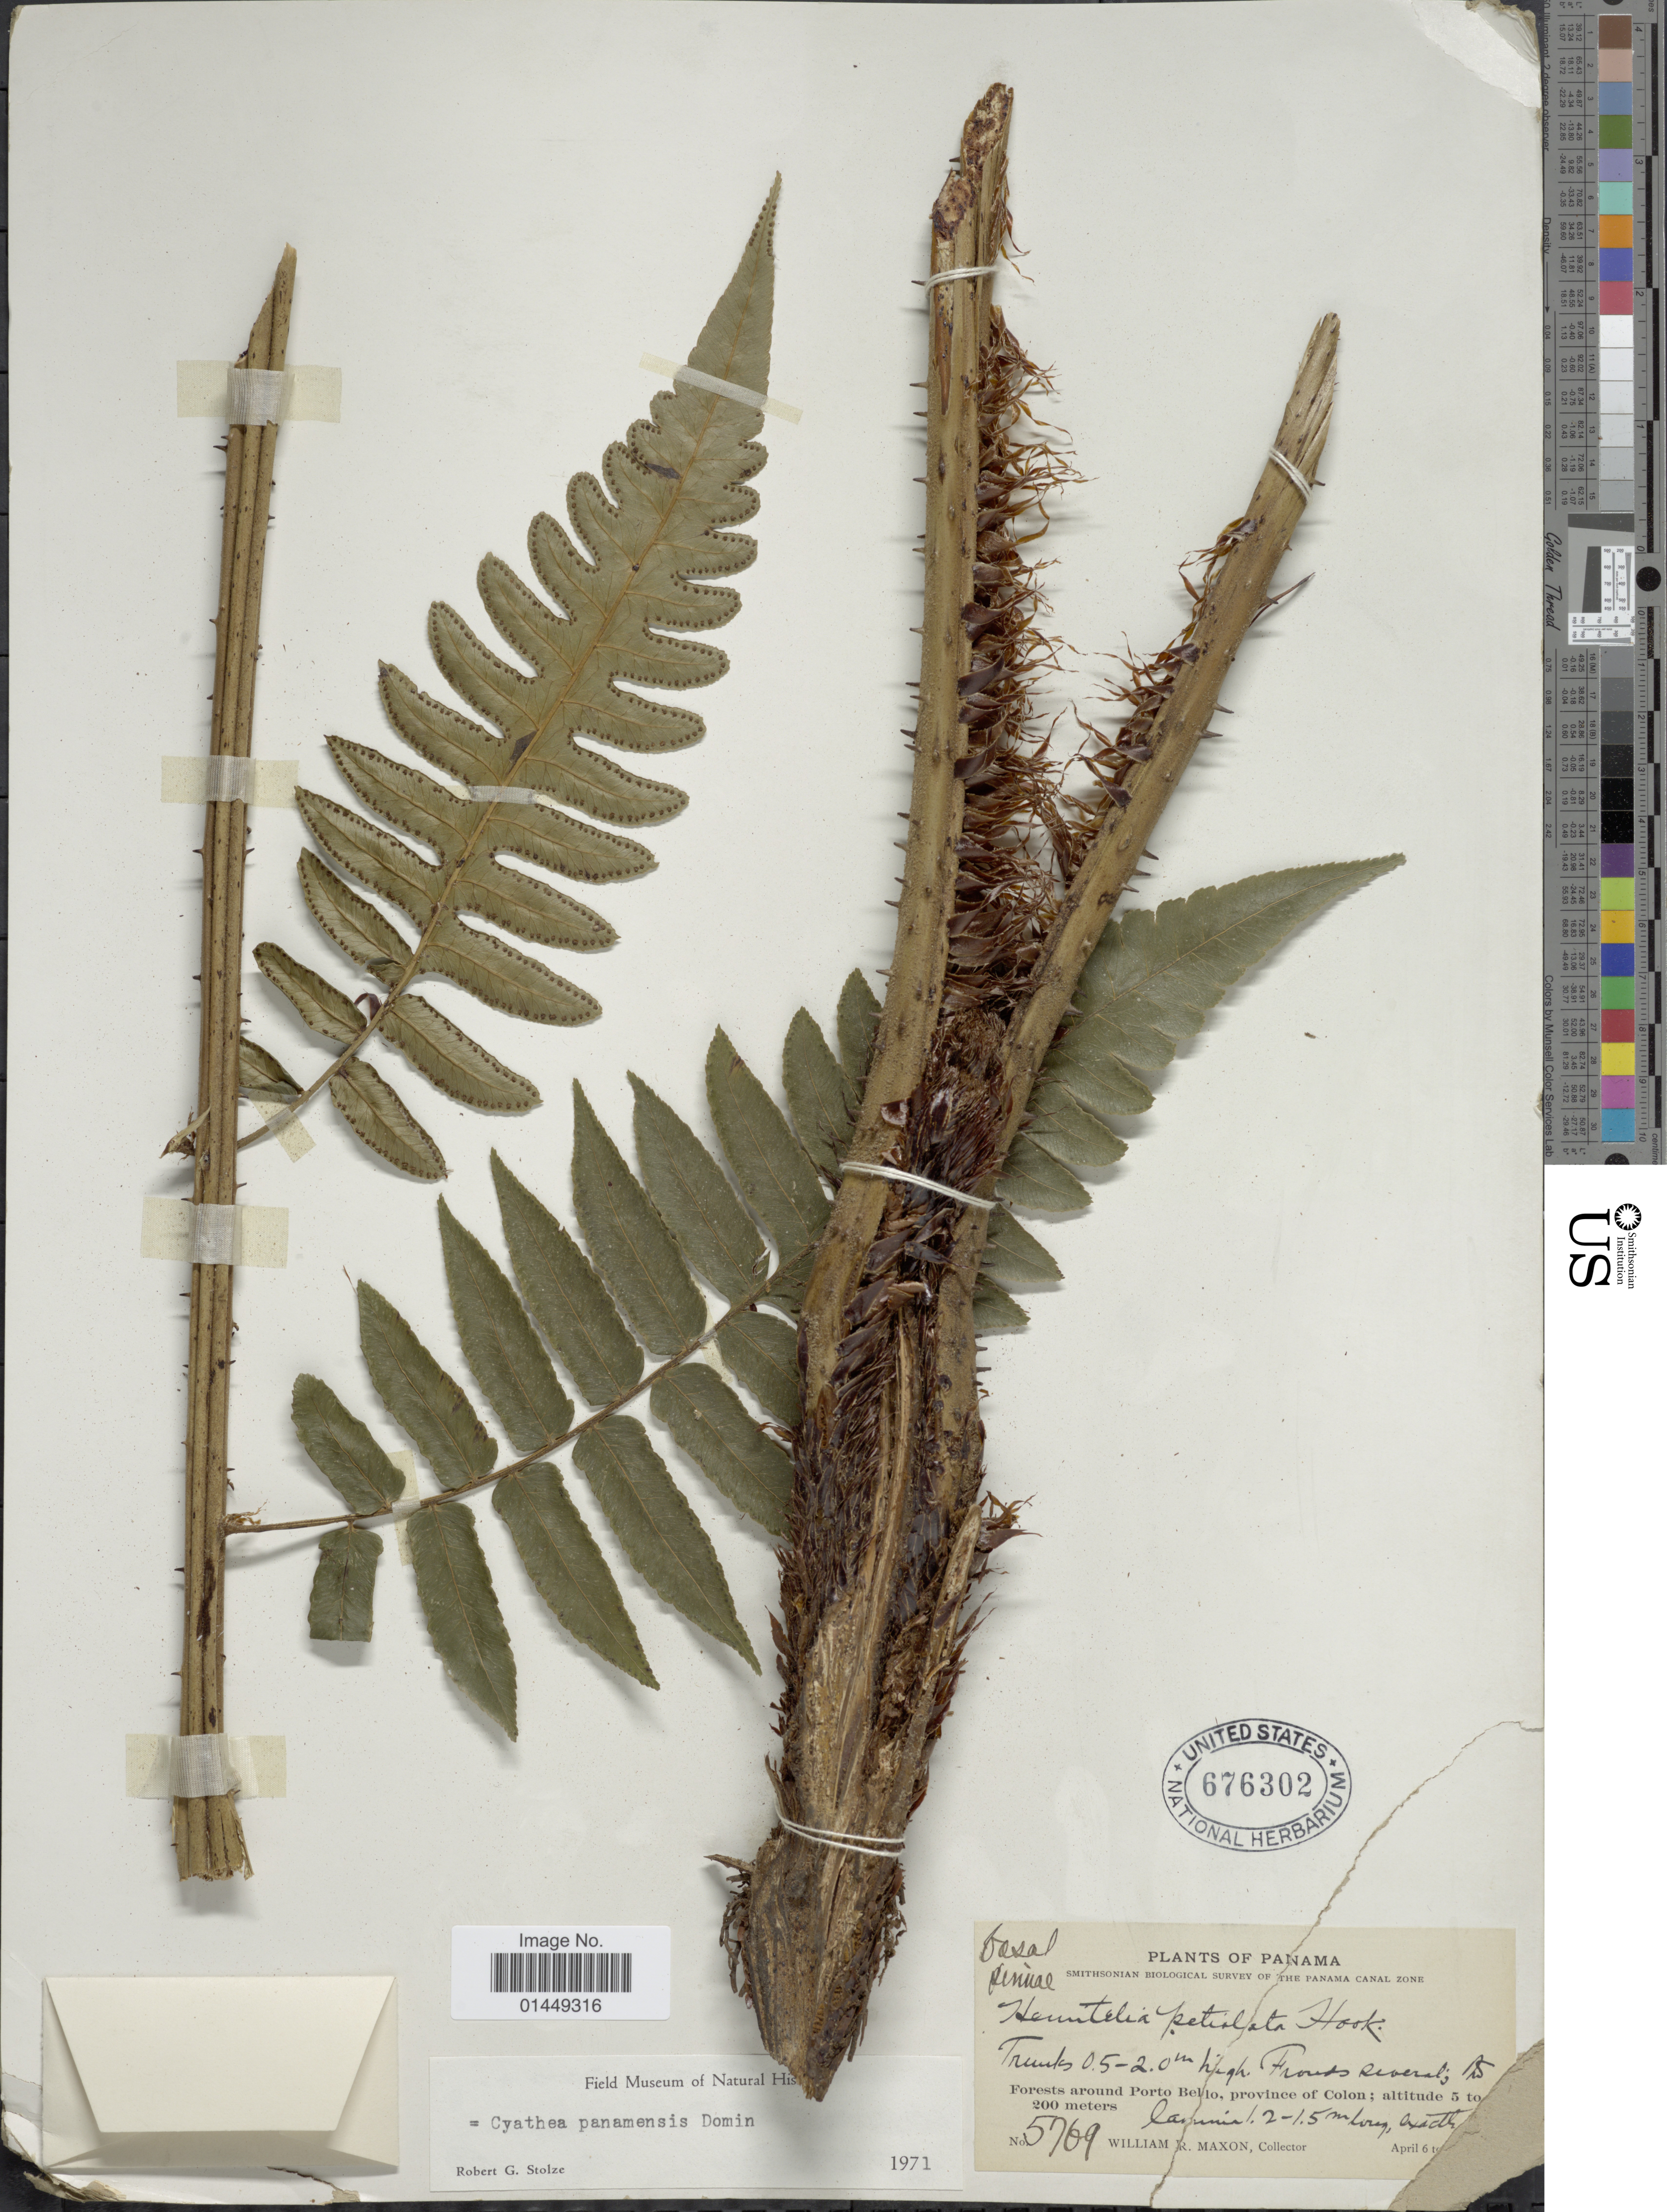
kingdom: Plantae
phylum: Tracheophyta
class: Polypodiopsida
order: Cyatheales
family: Cyatheaceae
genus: Cyathea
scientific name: Cyathea petiolata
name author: (Hook.) R.M. Tryon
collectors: W. R. Maxon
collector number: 5769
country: Panama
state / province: Colón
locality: Forests around Porto Bello, province of Colon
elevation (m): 5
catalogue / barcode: US 676302